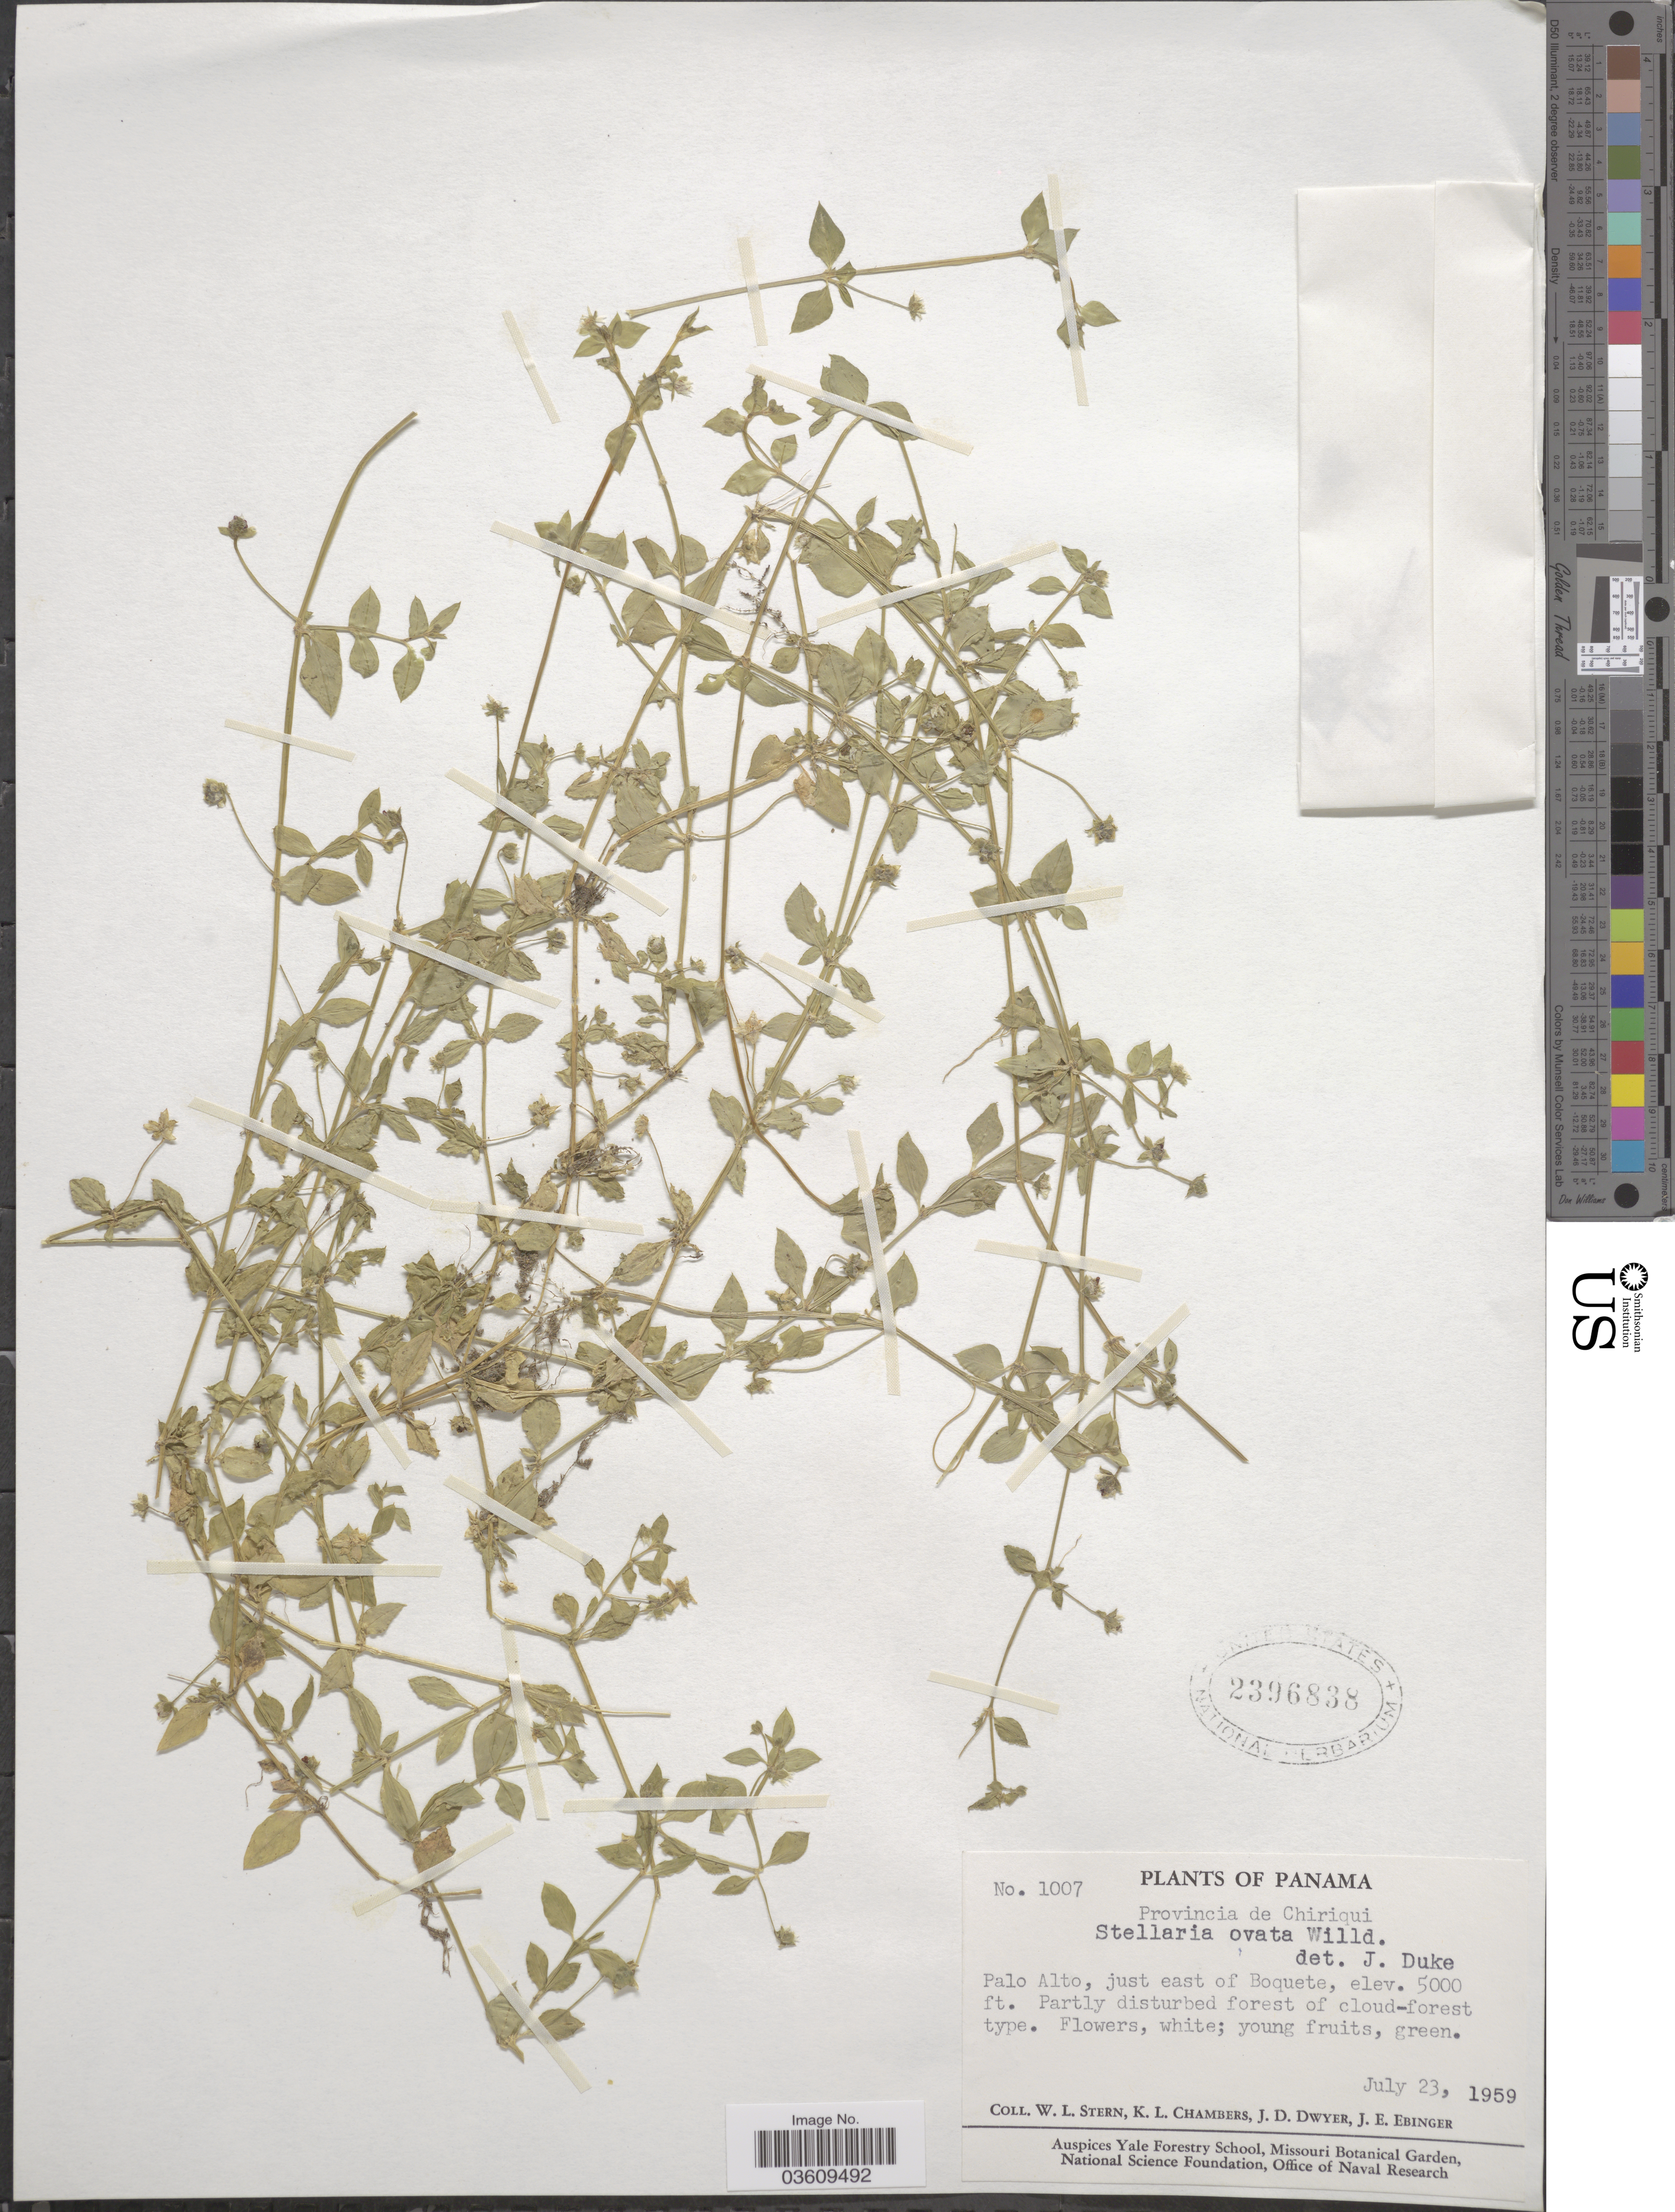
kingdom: Plantae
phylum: Tracheophyta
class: Magnoliopsida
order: Caryophyllales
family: Caryophyllaceae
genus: Stellaria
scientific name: Stellaria ovata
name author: Willd.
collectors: W. L. Stern, K. Chambers, J. D. Dwyer & J. Ebinger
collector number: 1007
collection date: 1959-07-23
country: Panama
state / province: Chiriqui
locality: Palo Alto, just east of Boquete.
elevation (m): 1524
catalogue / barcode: US 2396838